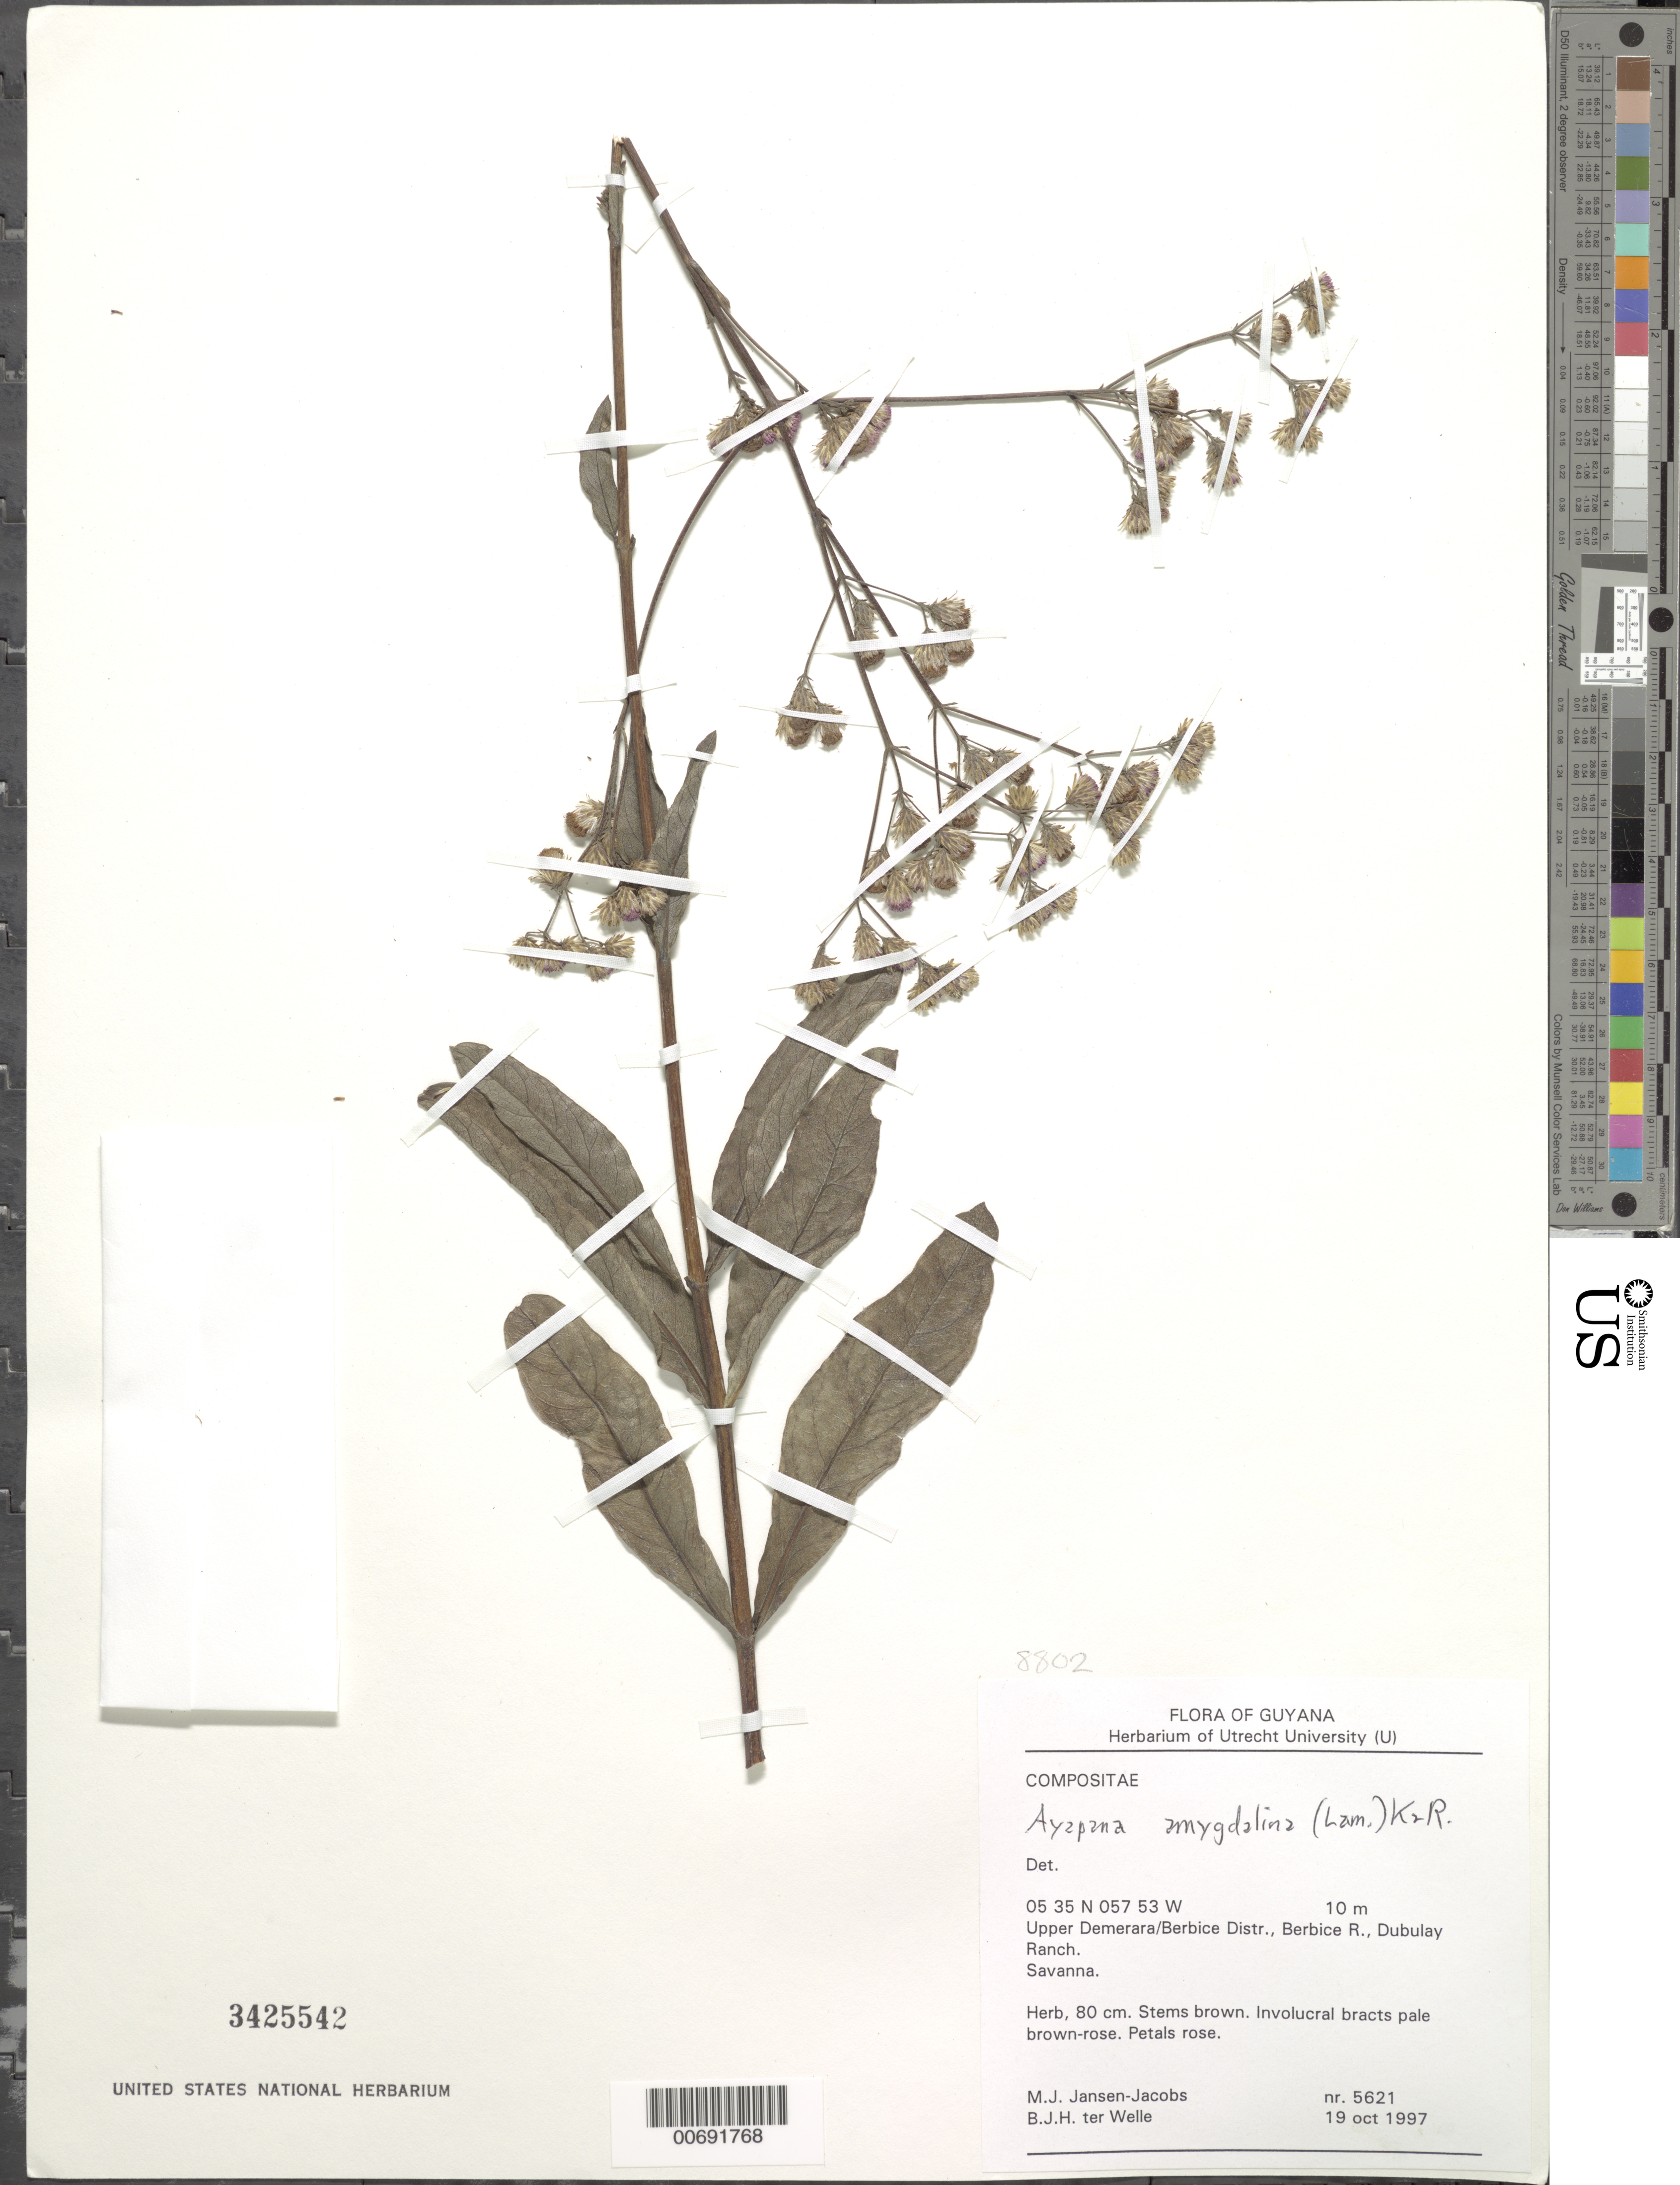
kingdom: Plantae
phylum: Tracheophyta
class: Magnoliopsida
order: Asterales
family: Asteraceae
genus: Ayapana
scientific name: Ayapana amygdalina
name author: (Lam.) R.M. King & H. Rob.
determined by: Robinson, Harold E., (US)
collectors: M. J. Jansen-Jacobs & B. Welle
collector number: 5621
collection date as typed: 19-Oct-97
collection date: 1997-10-19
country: Guyana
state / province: U. Demerara-Berbice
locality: Dubulay Ranch, Berbice R.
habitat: Savanna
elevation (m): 10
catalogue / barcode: US 3425542